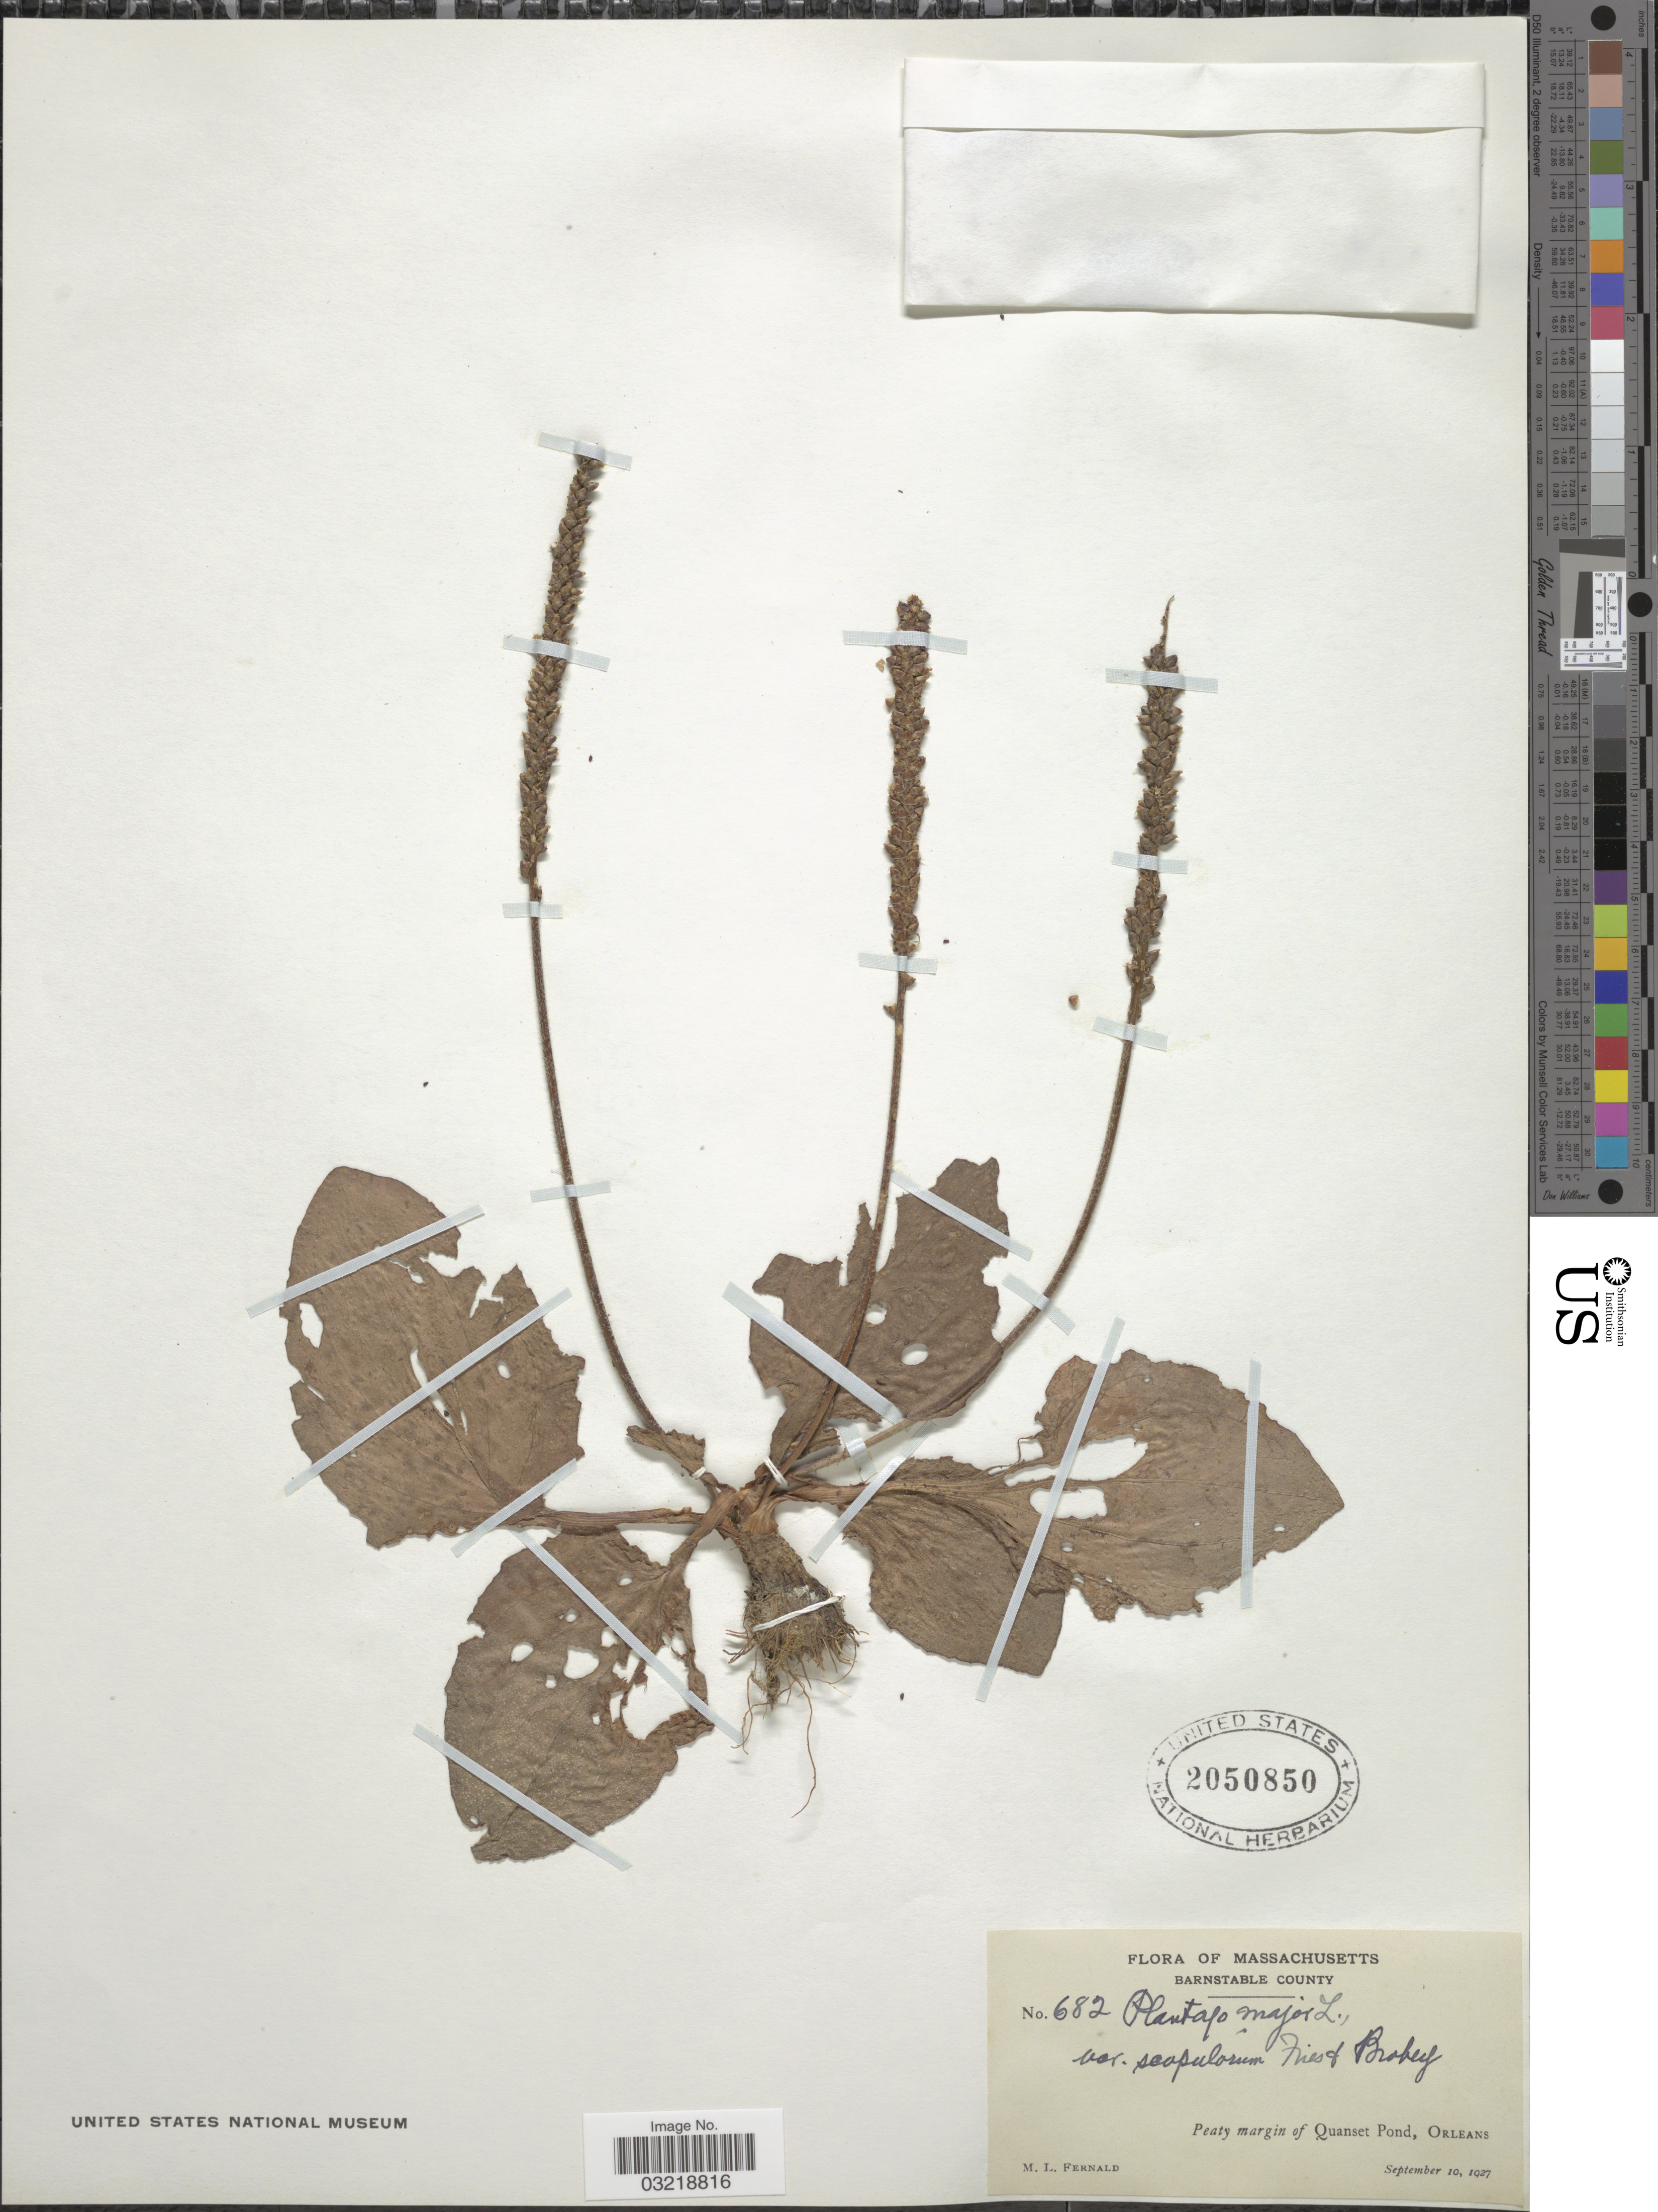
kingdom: Plantae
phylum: Tracheophyta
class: Magnoliopsida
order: Lamiales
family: Plantaginaceae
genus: Plantago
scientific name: Plantago scopulorum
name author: (Fr.) Pavlova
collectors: M. L. Fernald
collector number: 682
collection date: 1927-09-10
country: United States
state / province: Massachusetts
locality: Barnstable County. Peaty margin of Quanset Pond, Orleans.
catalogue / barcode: US 2050850